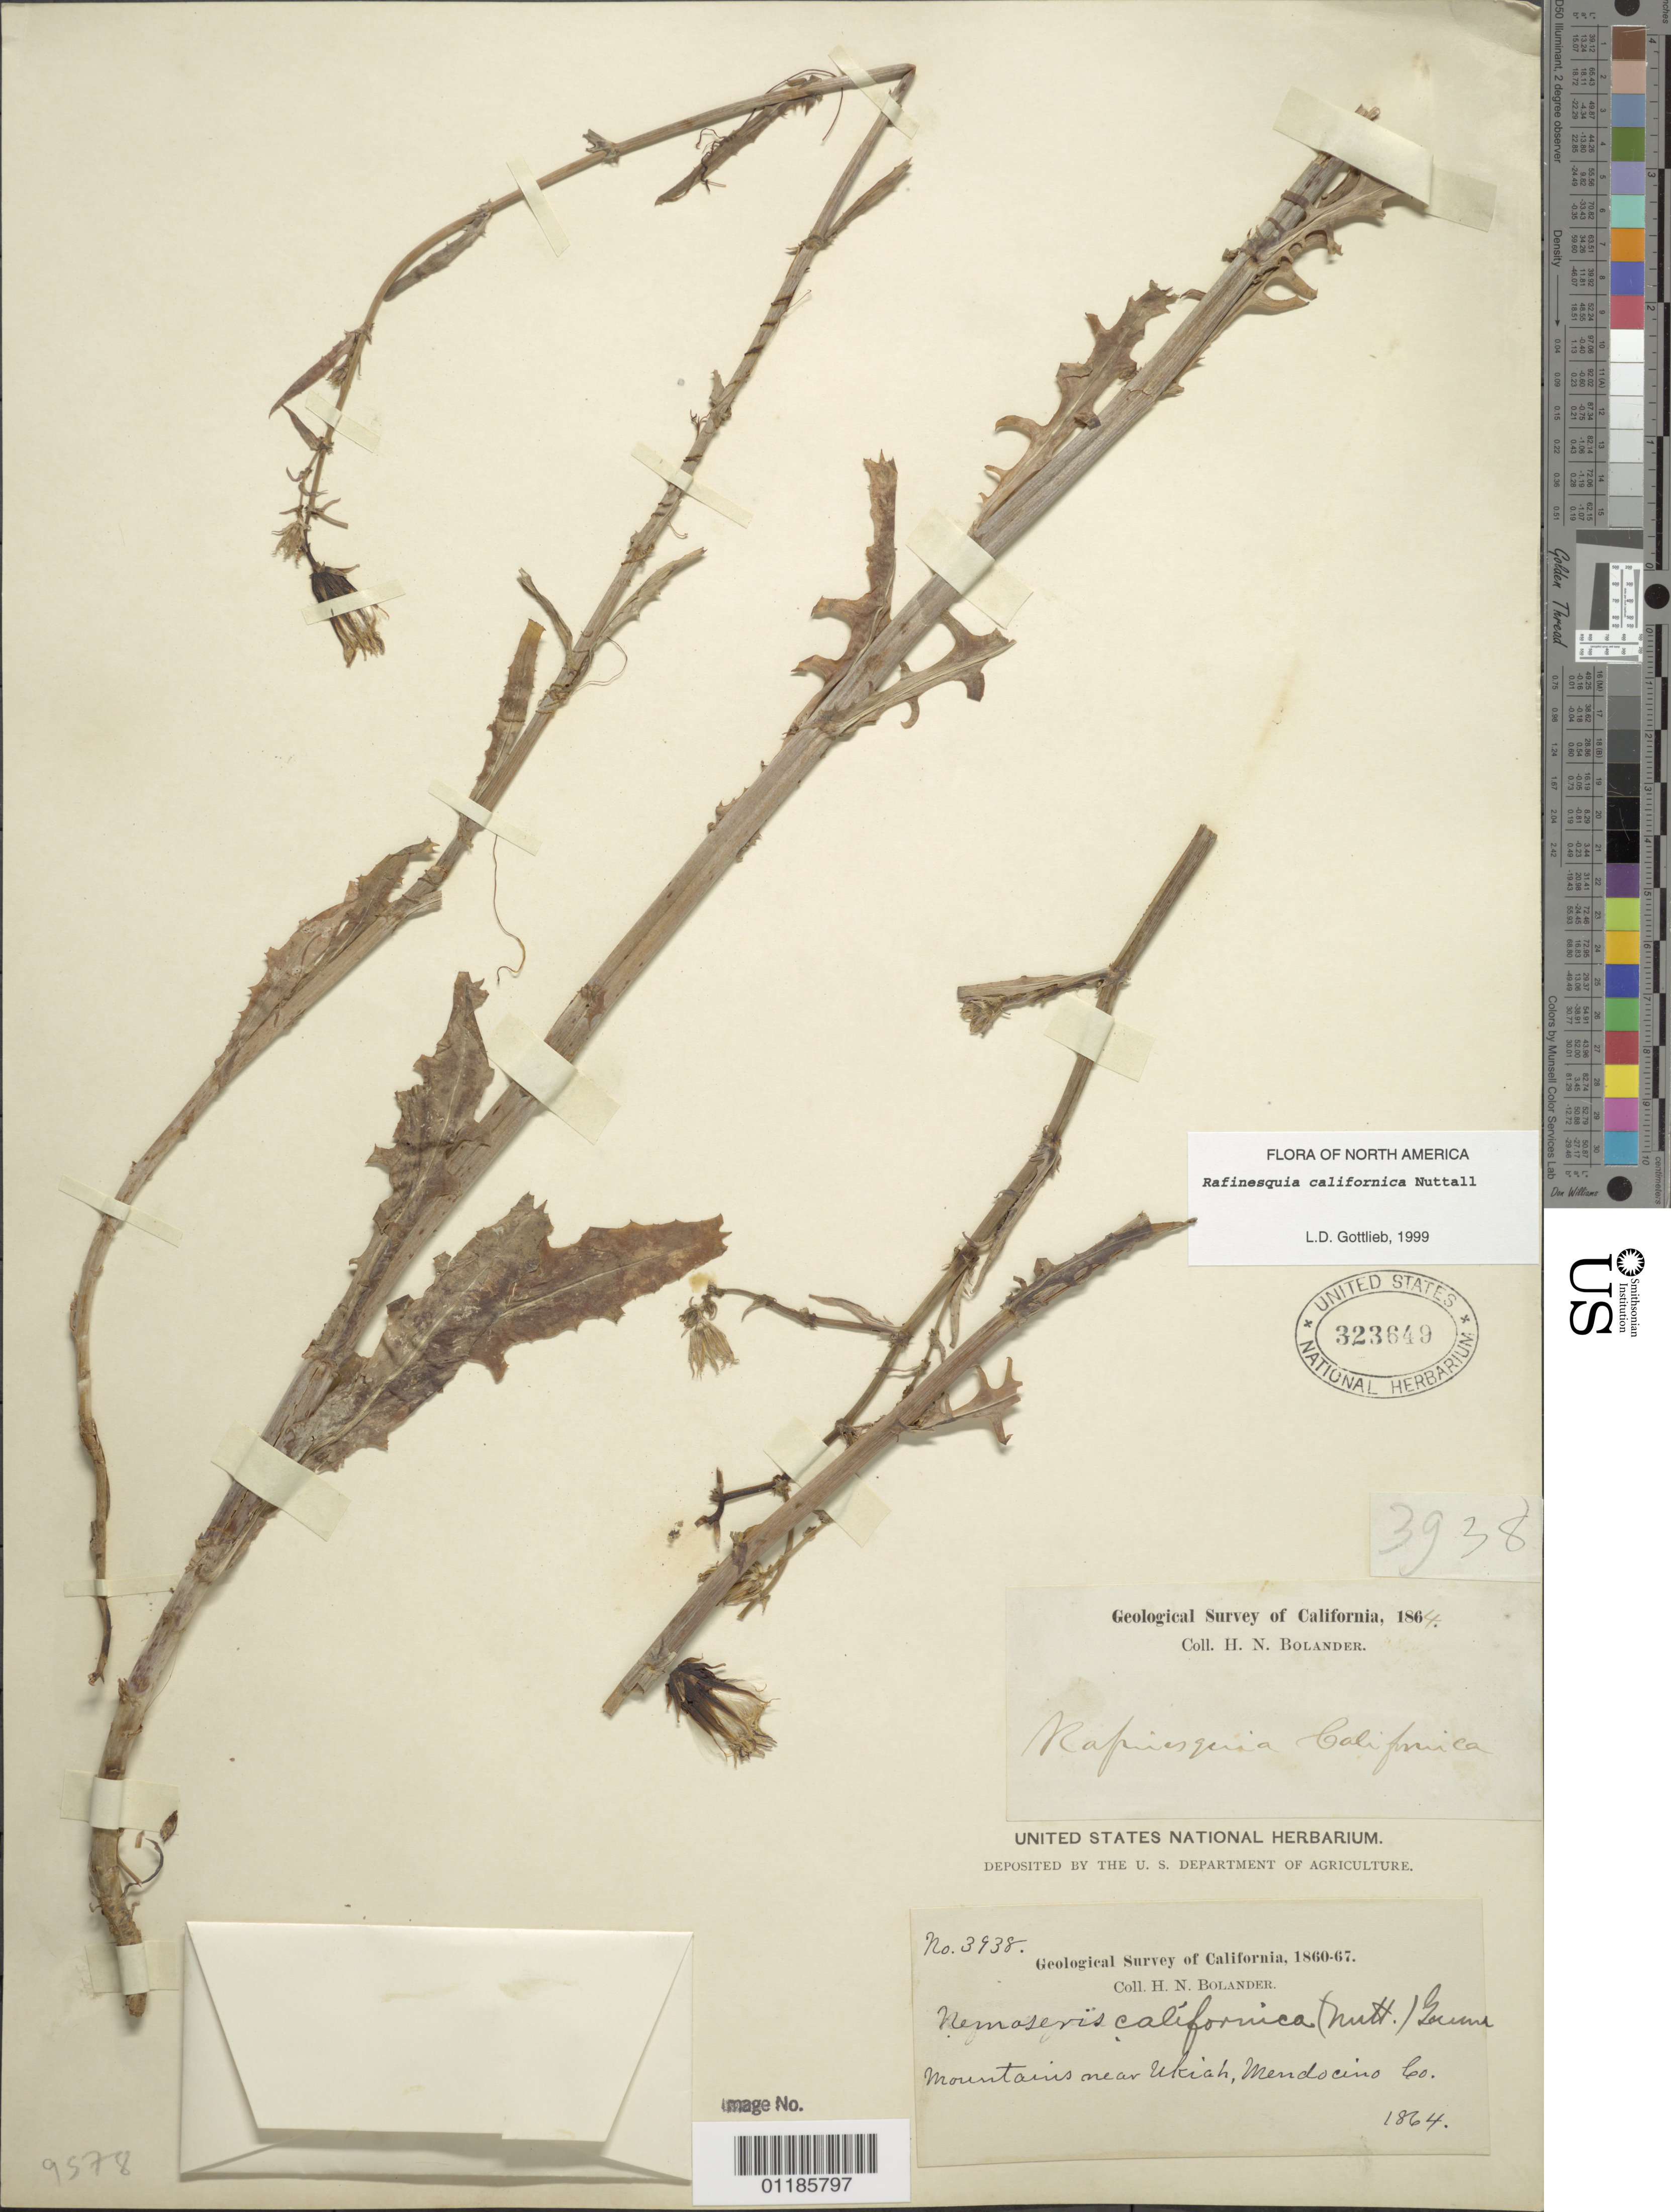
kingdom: Plantae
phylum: Tracheophyta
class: Magnoliopsida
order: Asterales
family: Asteraceae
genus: Rafinesquia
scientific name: Rafinesquia californica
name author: Nutt.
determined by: Gottlieb, L. D.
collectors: H. Bolander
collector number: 3938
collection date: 1864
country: United States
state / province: California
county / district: Mendocino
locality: Mountains near Ukiah.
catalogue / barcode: US 323649